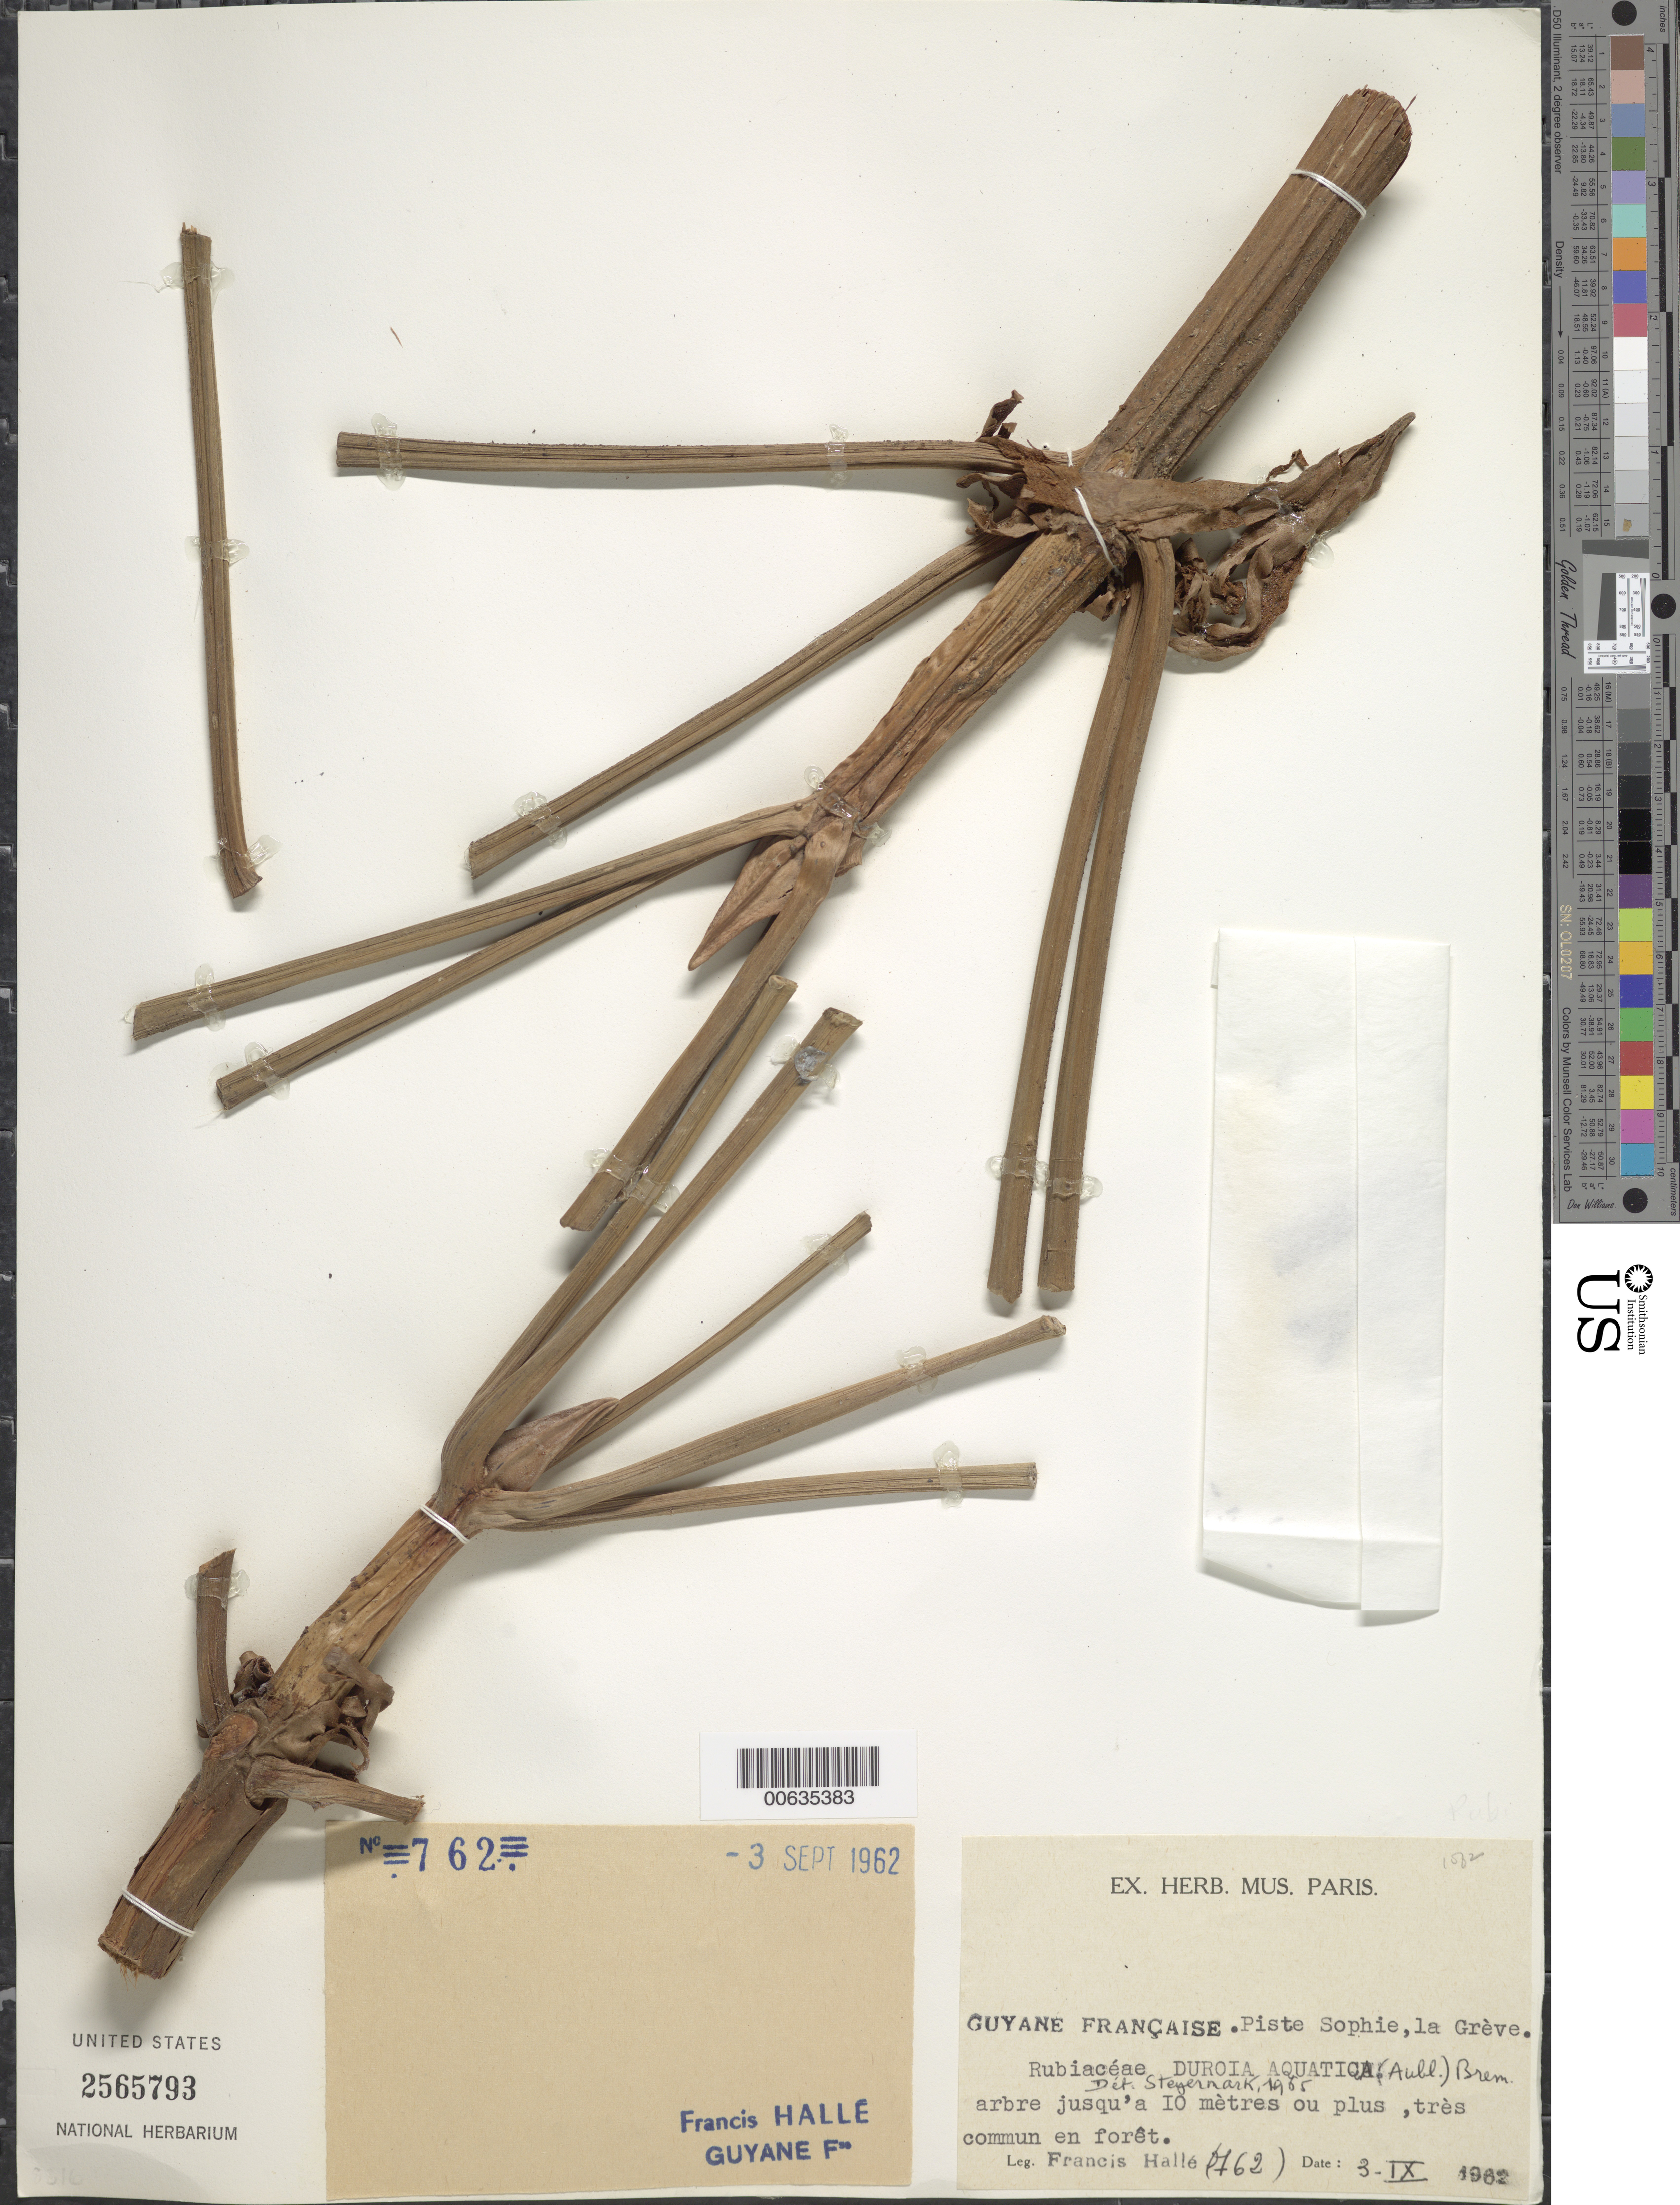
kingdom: Plantae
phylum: Tracheophyta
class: Magnoliopsida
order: Gentianales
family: Rubiaceae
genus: Duroia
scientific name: Duroia aquatica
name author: (Aubl.) Bremek.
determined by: Steyermark, Julian A., (VEN)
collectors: F. Hallé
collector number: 762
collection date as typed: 3-Sep-62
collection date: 1962-09-03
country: French Guiana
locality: Piste Sophie - La Grêve, Bassin de la Mana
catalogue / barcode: US 2565793